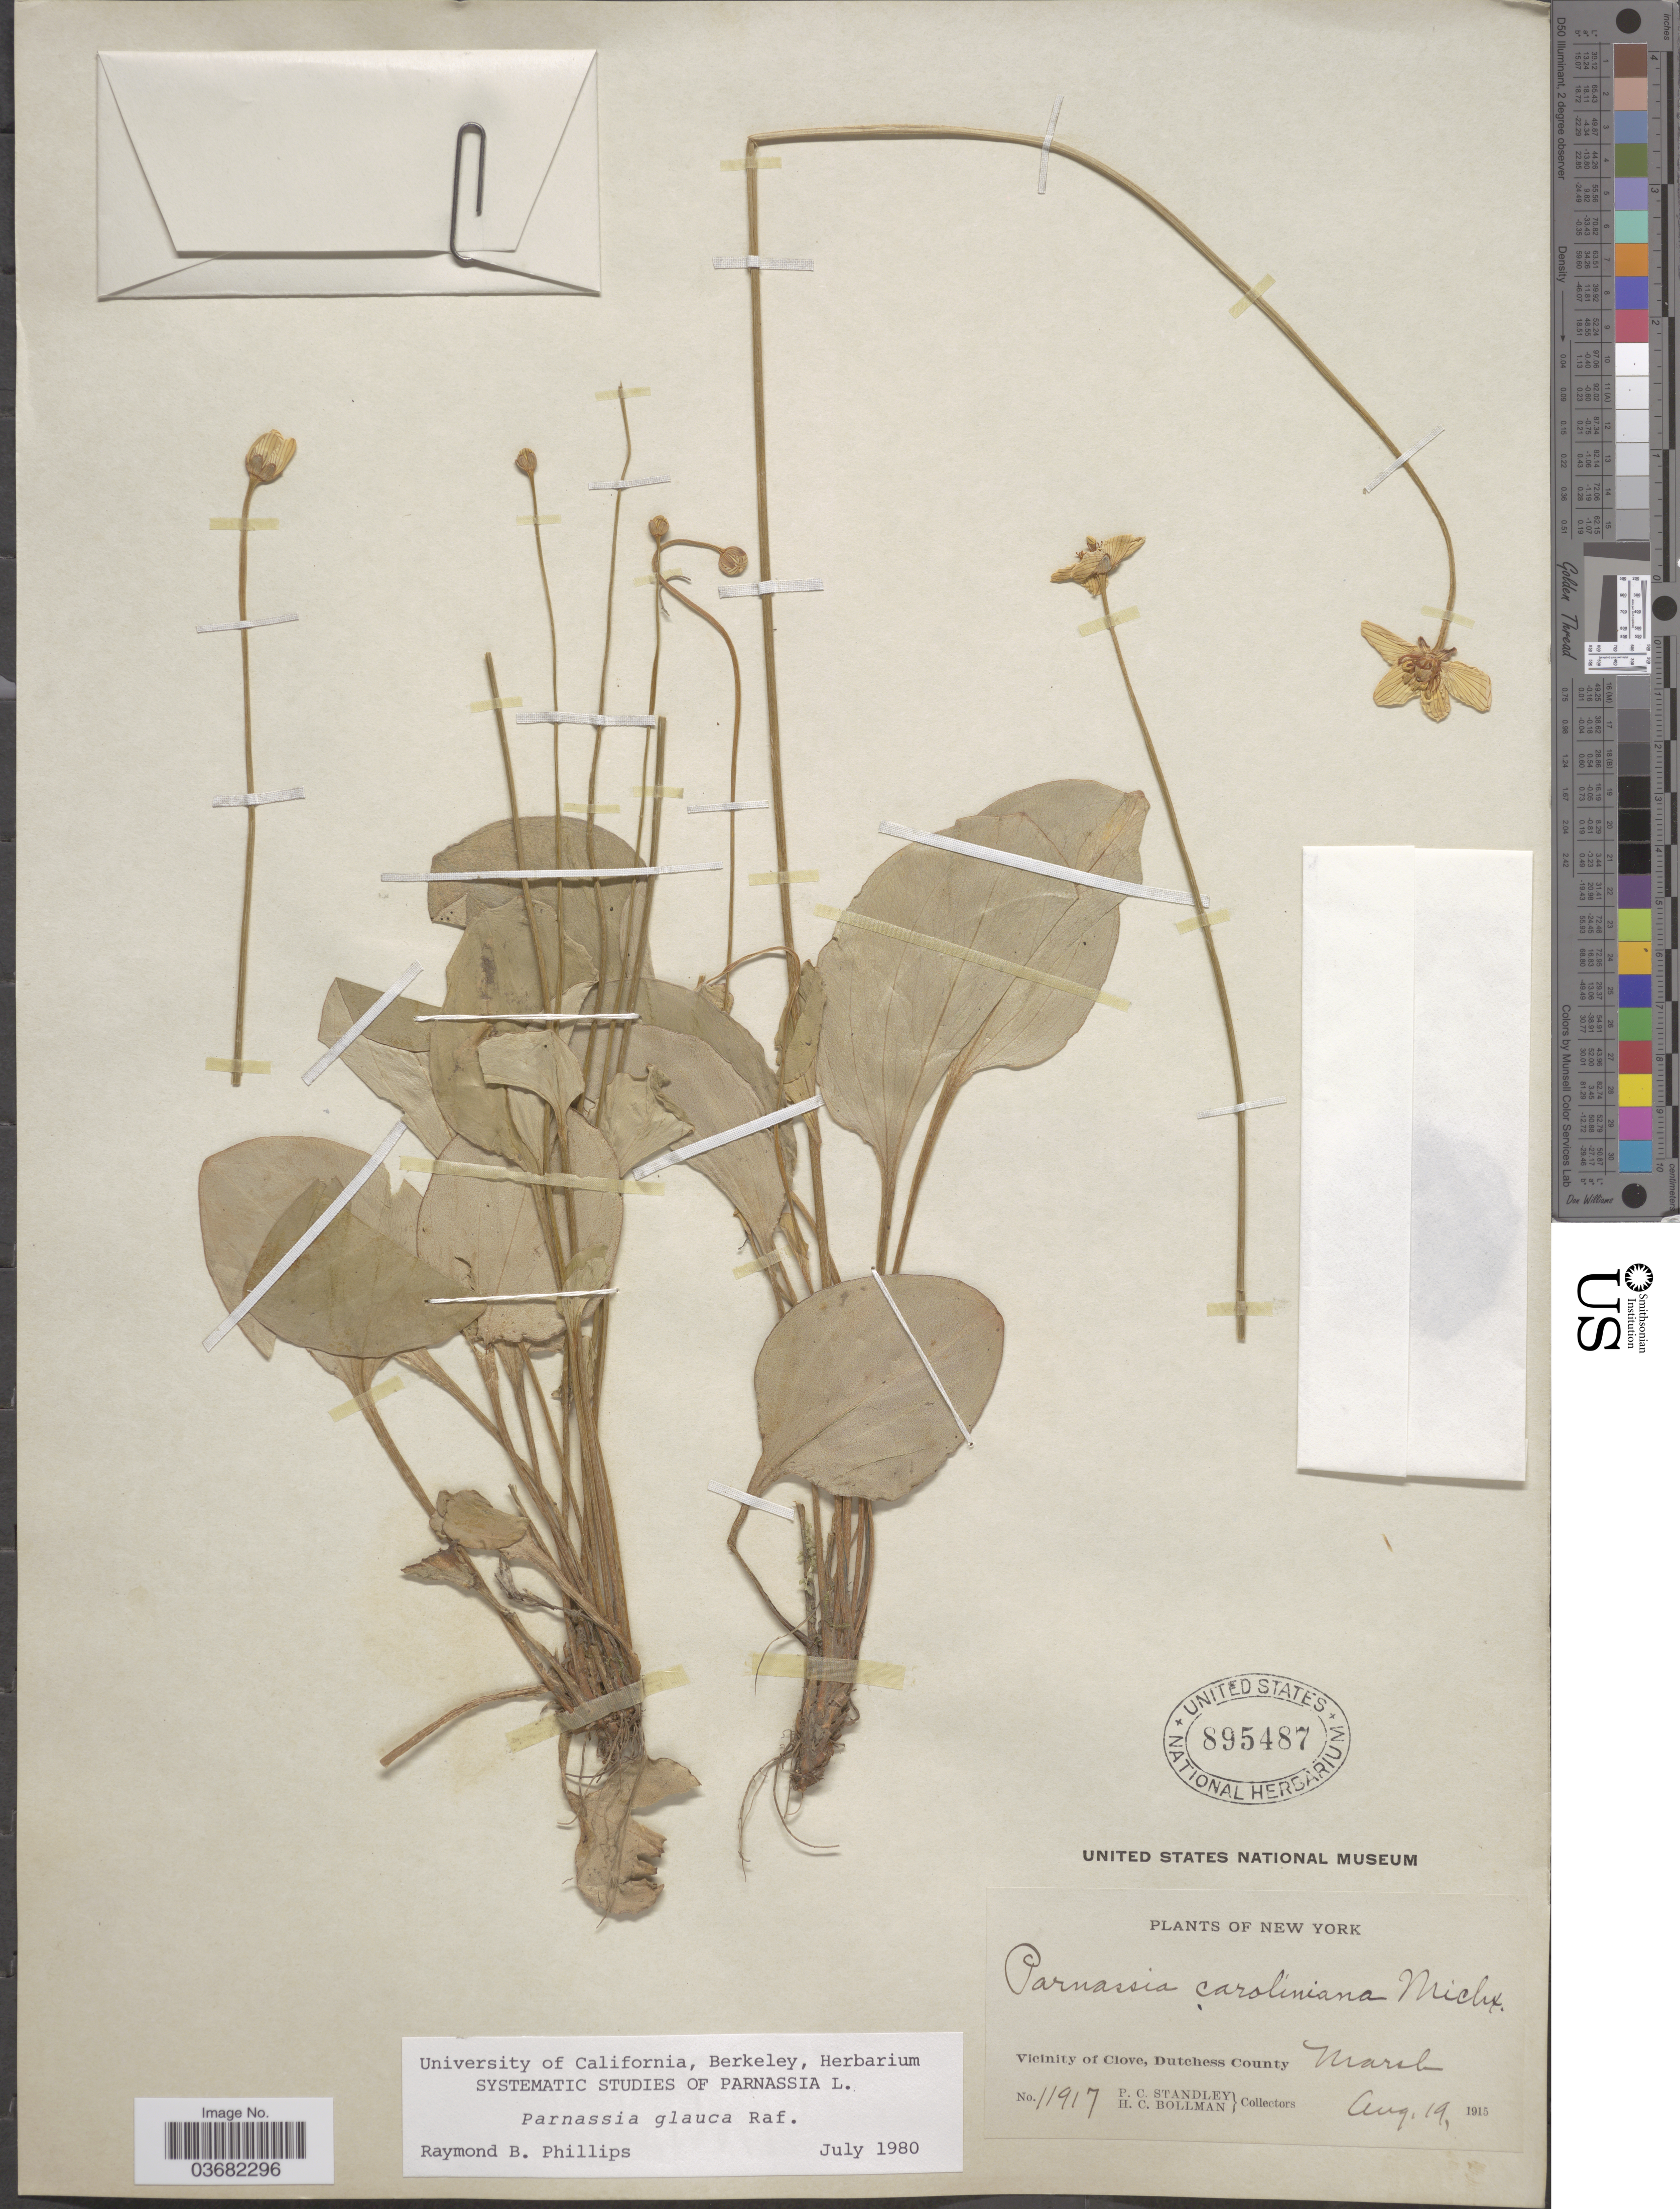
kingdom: Plantae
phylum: Tracheophyta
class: Magnoliopsida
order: Celastrales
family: Parnassiaceae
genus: Parnassia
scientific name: Parnassia glauca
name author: Raf.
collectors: P. C. Standley & H. C. Bollman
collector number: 11917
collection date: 1915-08-19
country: United States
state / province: New York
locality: Vicinity of Clove, Dutchess County.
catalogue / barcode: US 895487